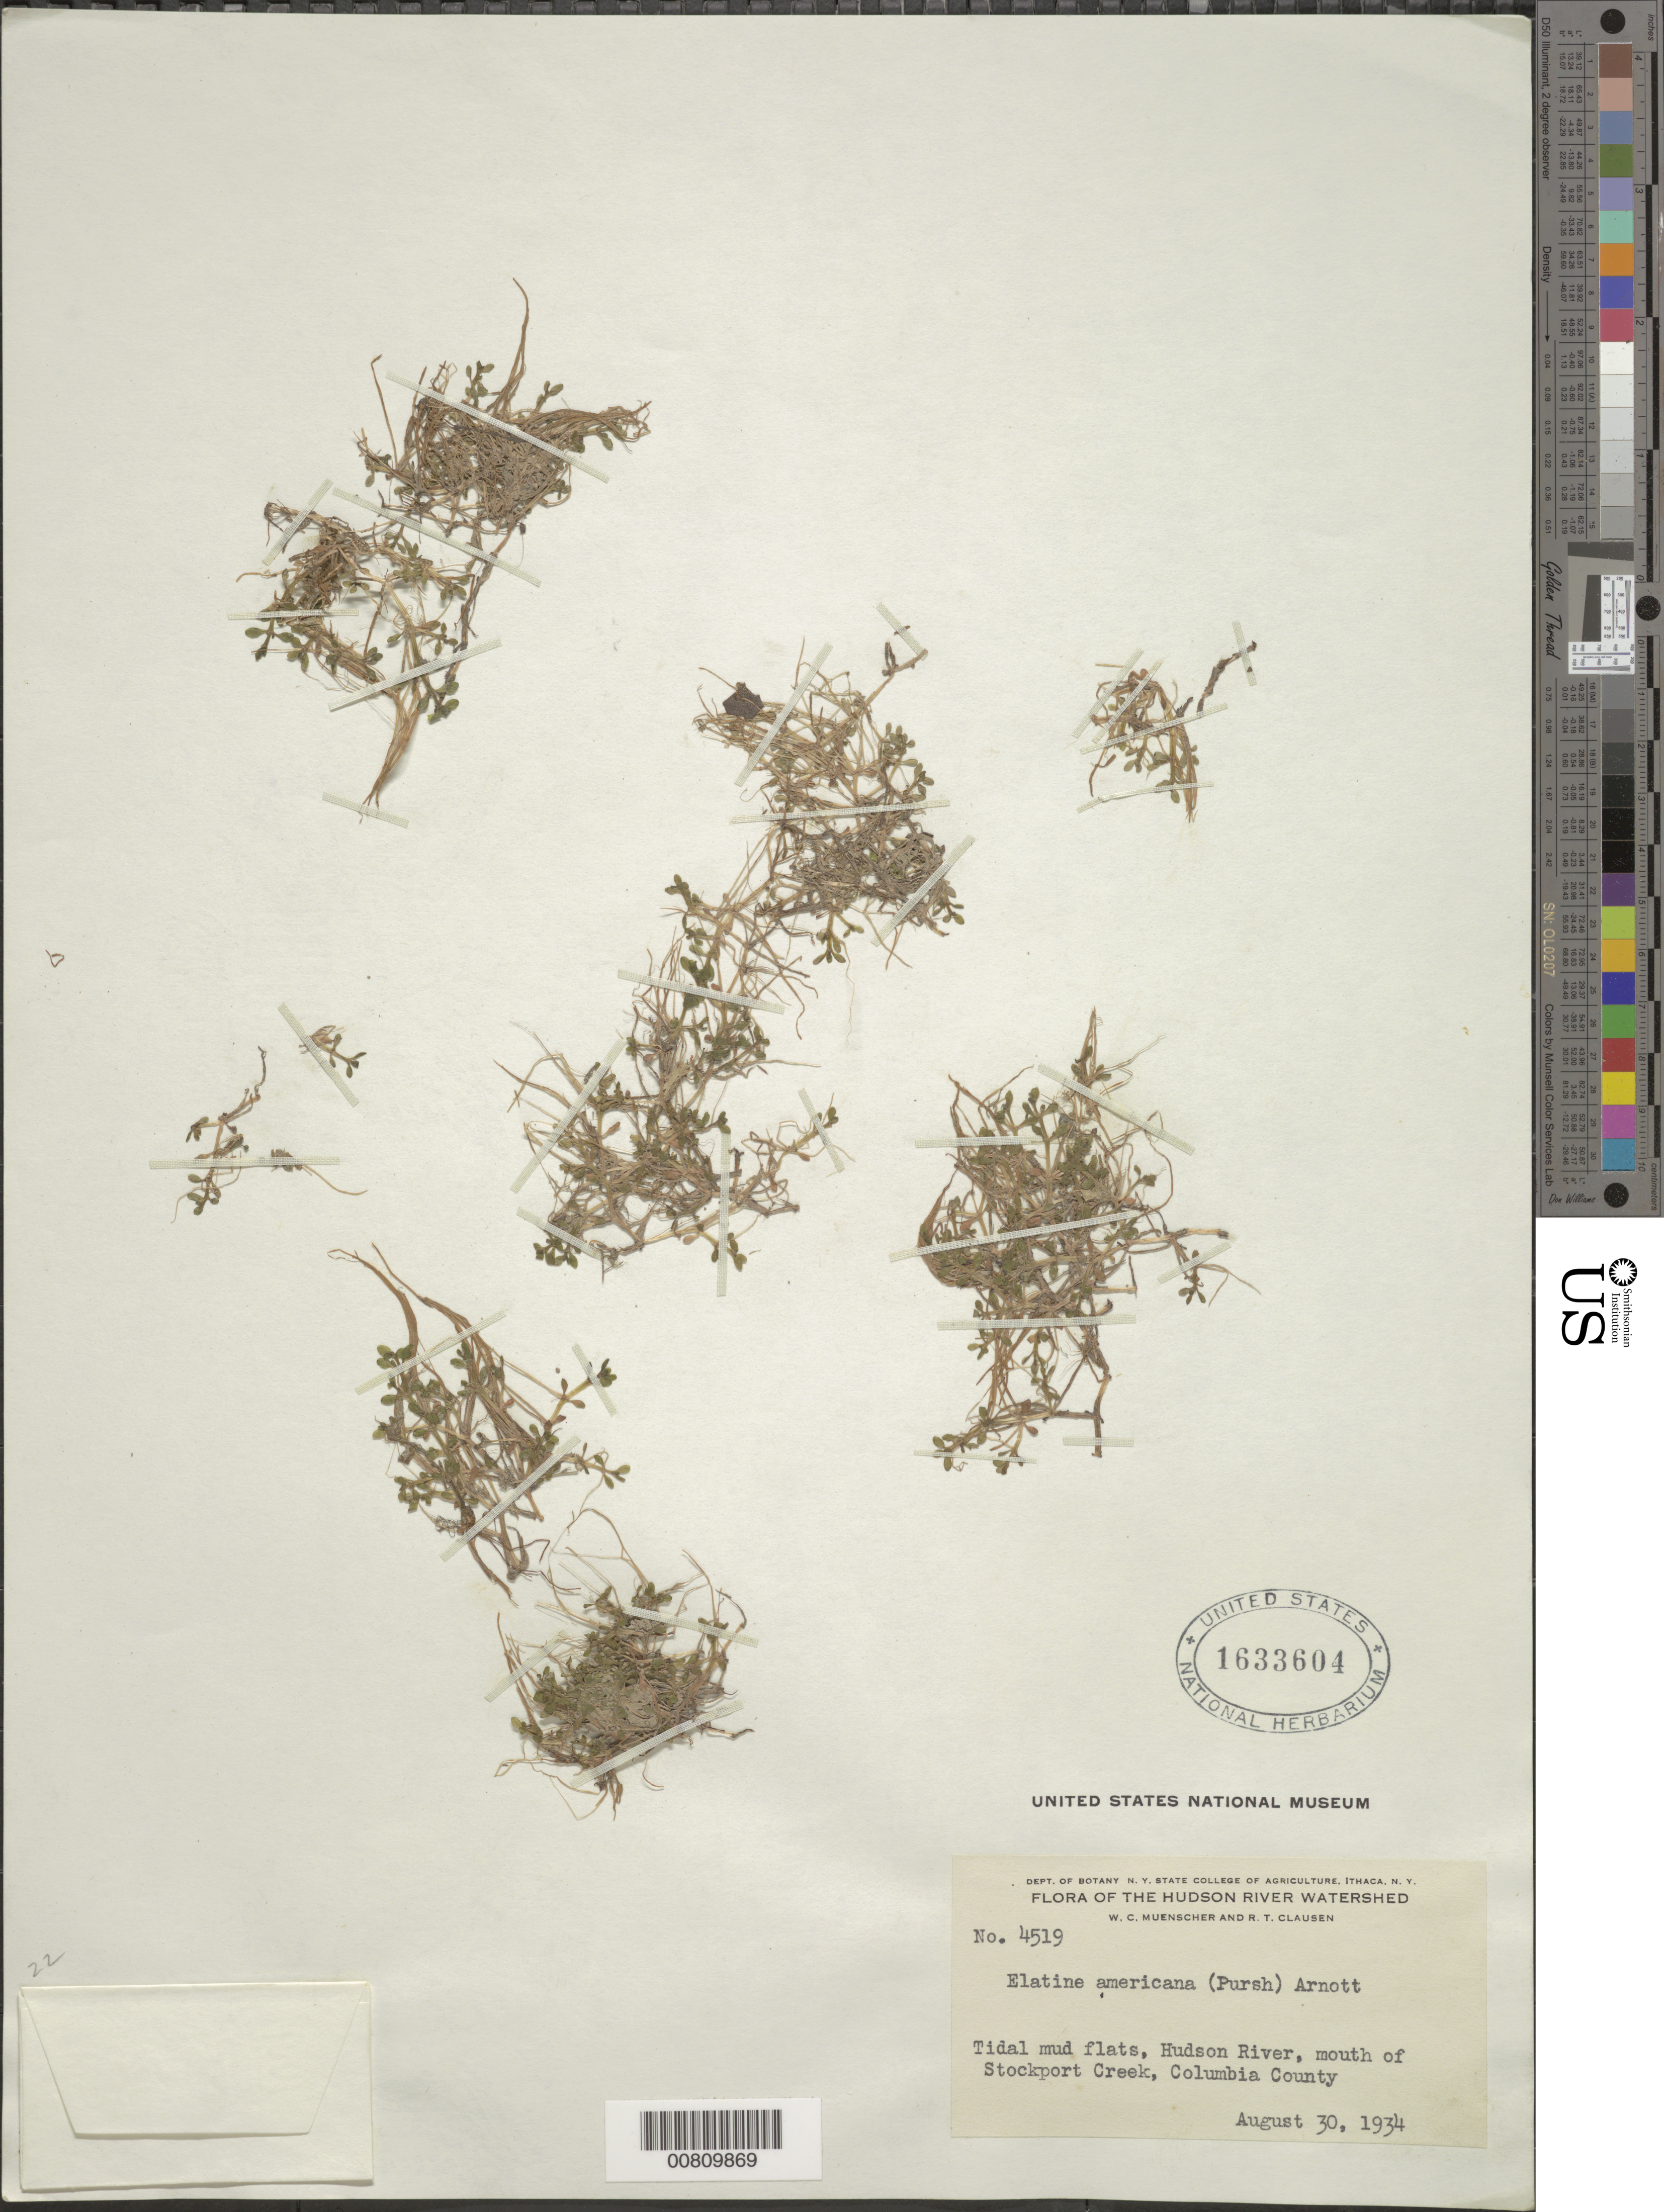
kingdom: Plantae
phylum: Tracheophyta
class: Magnoliopsida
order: Malpighiales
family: Elatinaceae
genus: Elatine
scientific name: Elatine americana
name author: (Pursh) Arn.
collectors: W. C. Muenscher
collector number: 4519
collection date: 1934-08-30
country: United States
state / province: New York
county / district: Columbia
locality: Hudson River, mouth of Stockport Creek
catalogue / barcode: US 1633604